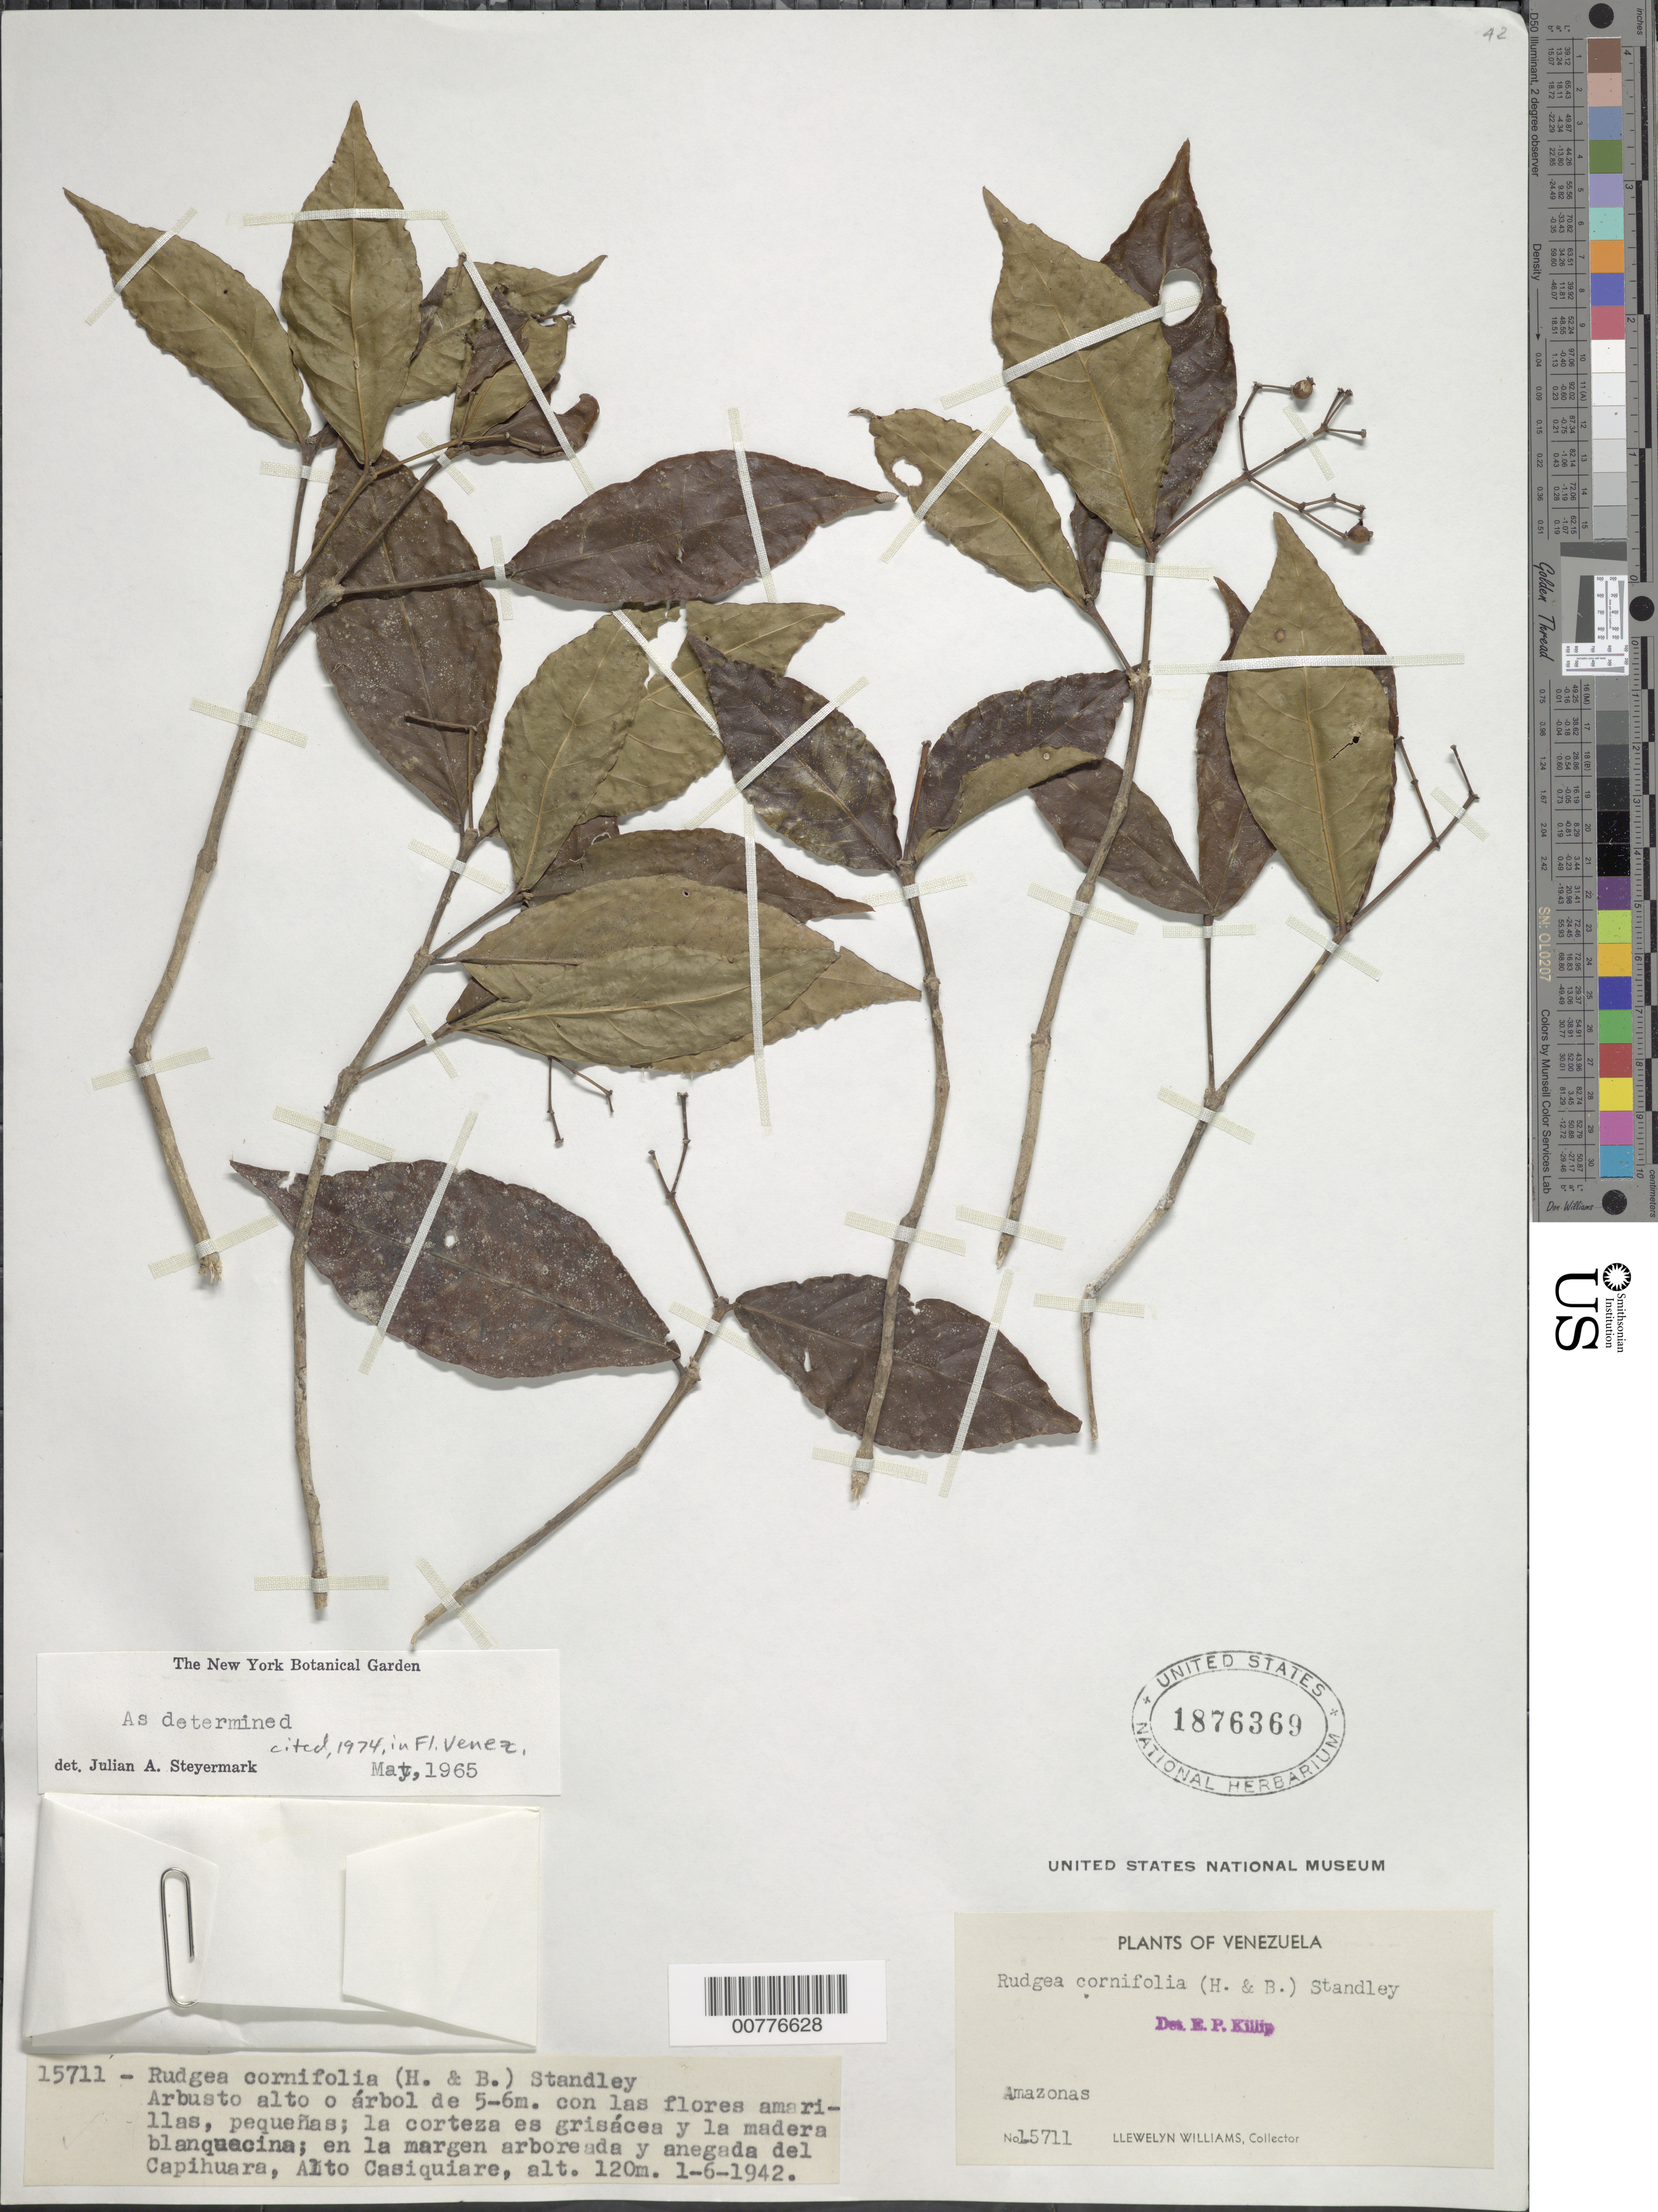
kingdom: Plantae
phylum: Tracheophyta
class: Magnoliopsida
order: Gentianales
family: Rubiaceae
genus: Rudgea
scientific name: Rudgea cornifolia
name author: (Kunth) Standl.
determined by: Steyermark, Julian A., (VEN)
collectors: Ll. Williams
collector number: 15711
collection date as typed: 1-Jun-42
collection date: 1942-06-01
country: Venezuela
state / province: Amazonas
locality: Capihuara, Alto Casiquiare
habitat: Margen arboraeda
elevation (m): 120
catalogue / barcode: US 1876369